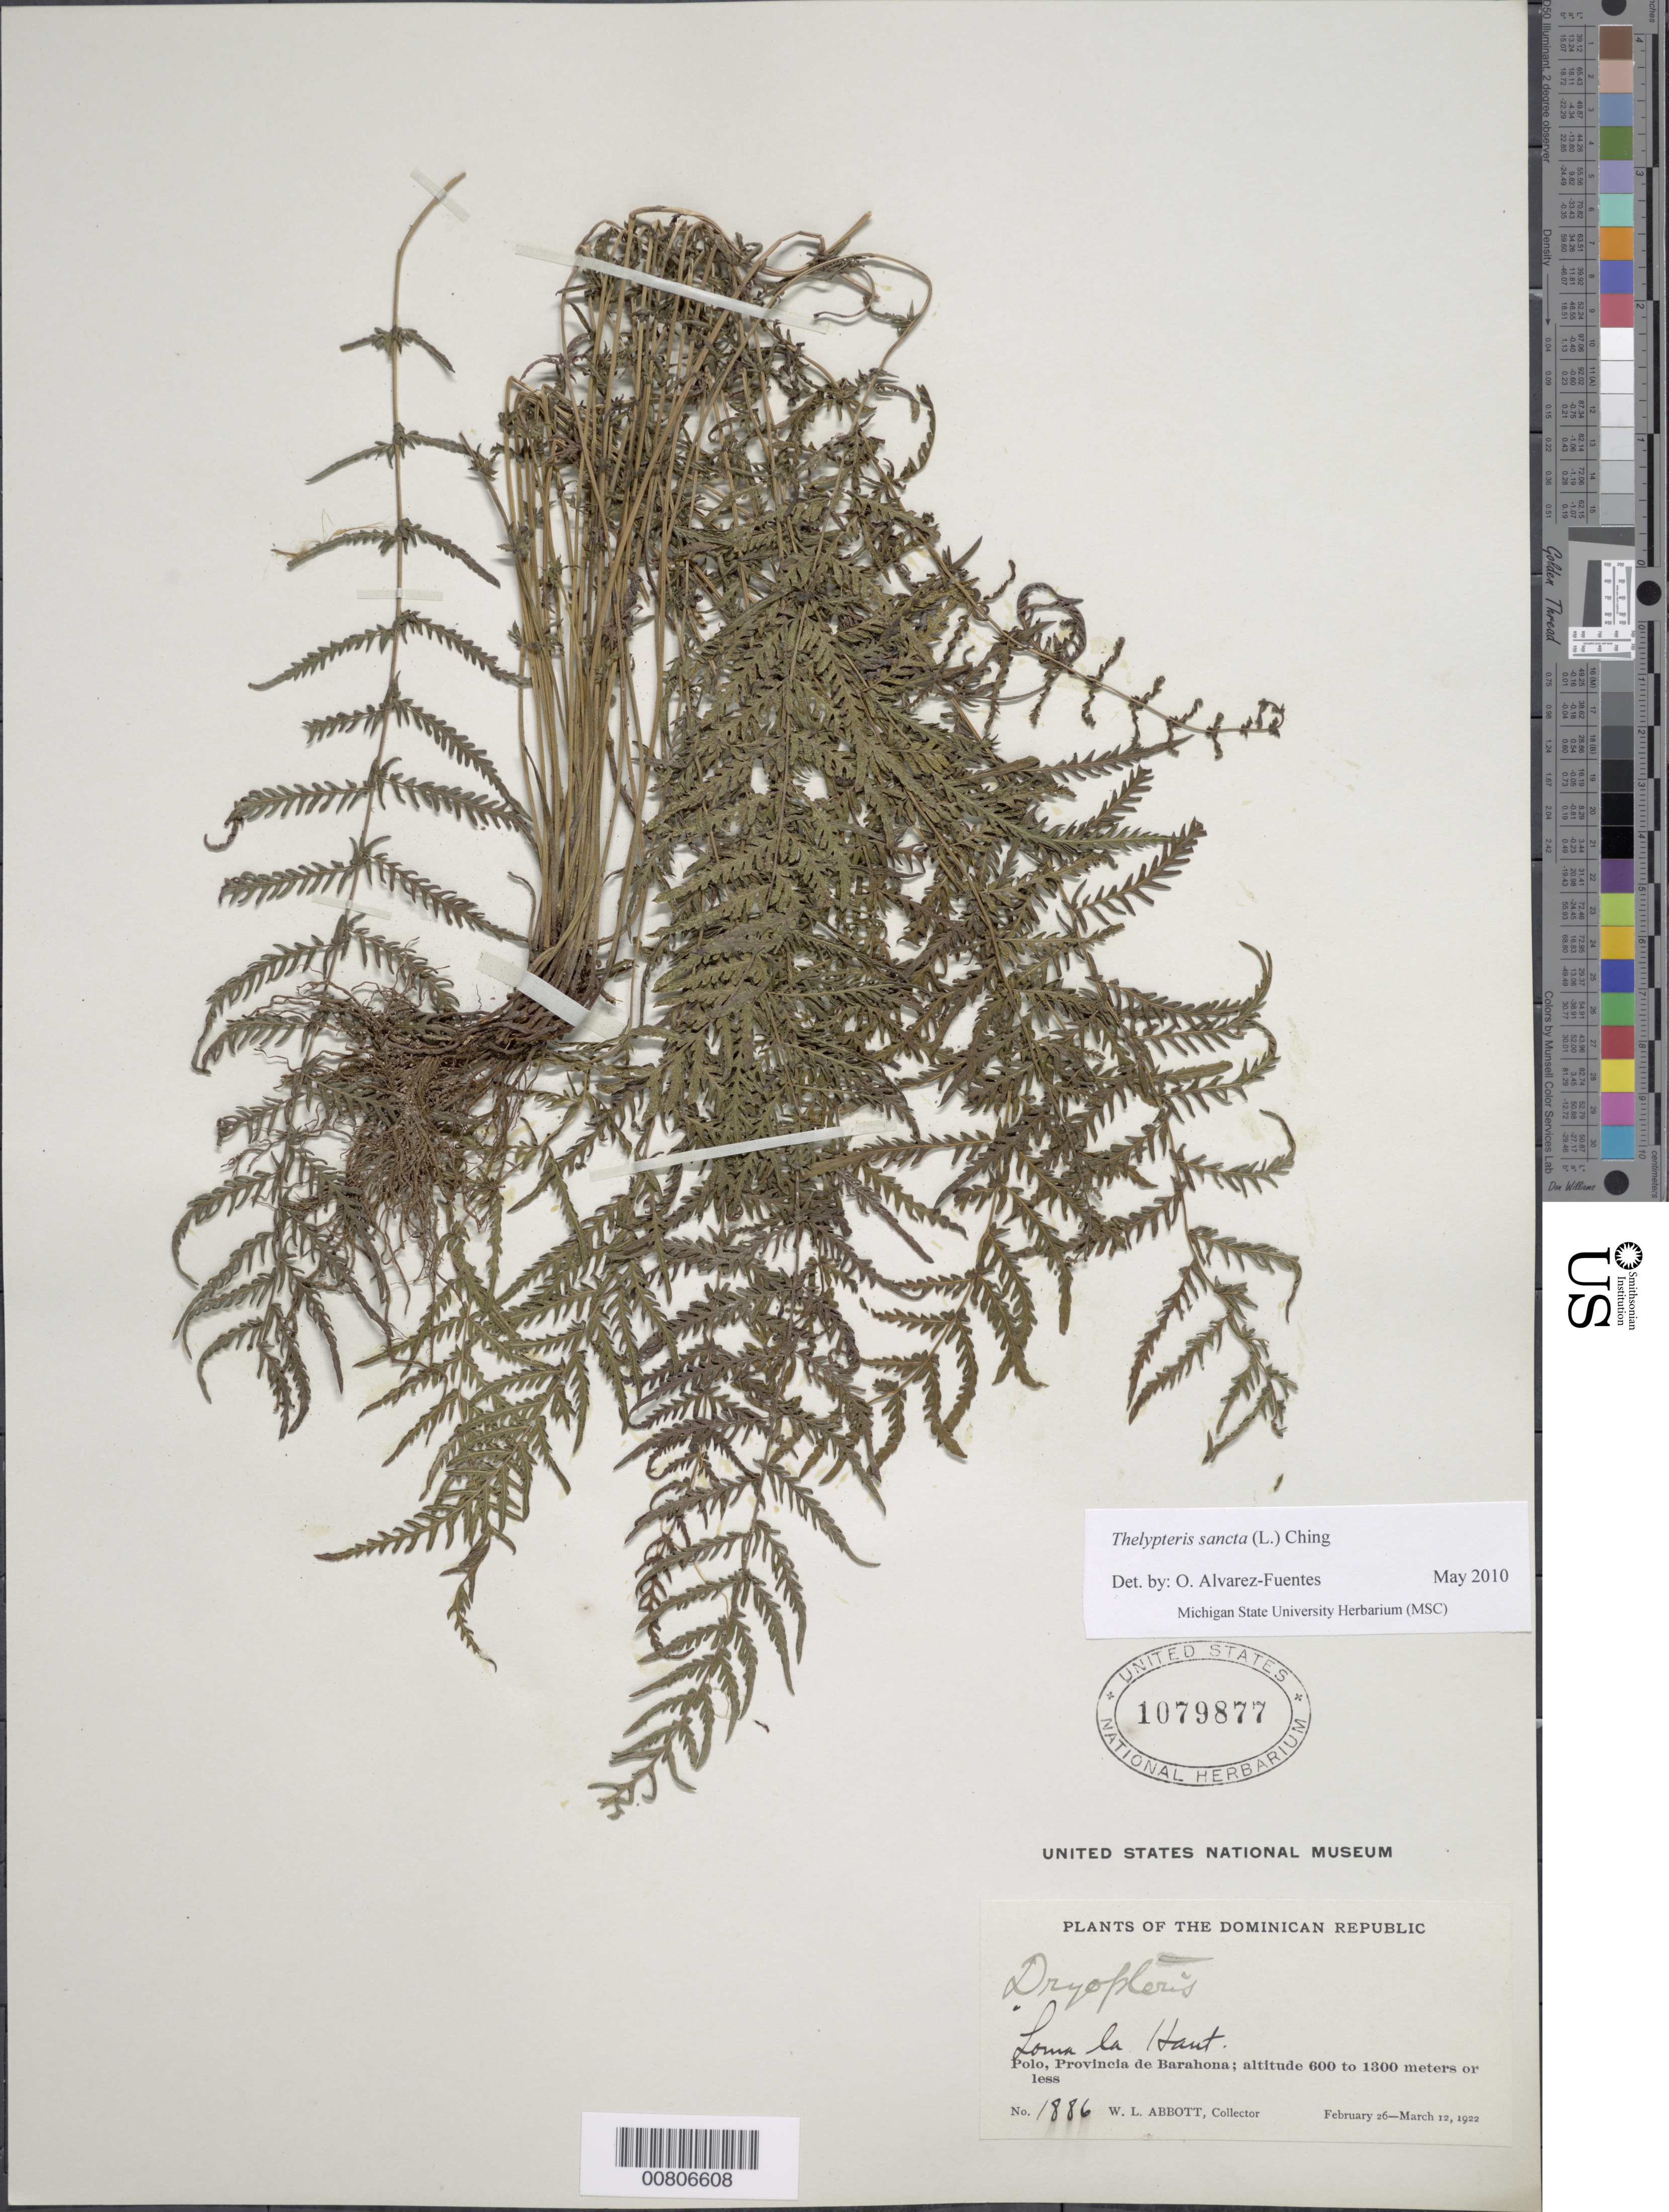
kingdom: Plantae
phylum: Tracheophyta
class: Polypodiopsida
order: Polypodiales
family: Thelypteridaceae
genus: Amauropelta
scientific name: Amauropelta sancta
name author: (L.) Pic. Serm.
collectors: W. L. Abbott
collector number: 1886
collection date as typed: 26 Feb 1922 to 12 Mar 1922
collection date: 1922-02-26/1922-03-12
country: Dominican Republic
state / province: Barahona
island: Hispaniola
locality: Polo, Loma la Haut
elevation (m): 600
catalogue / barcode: US 1079877